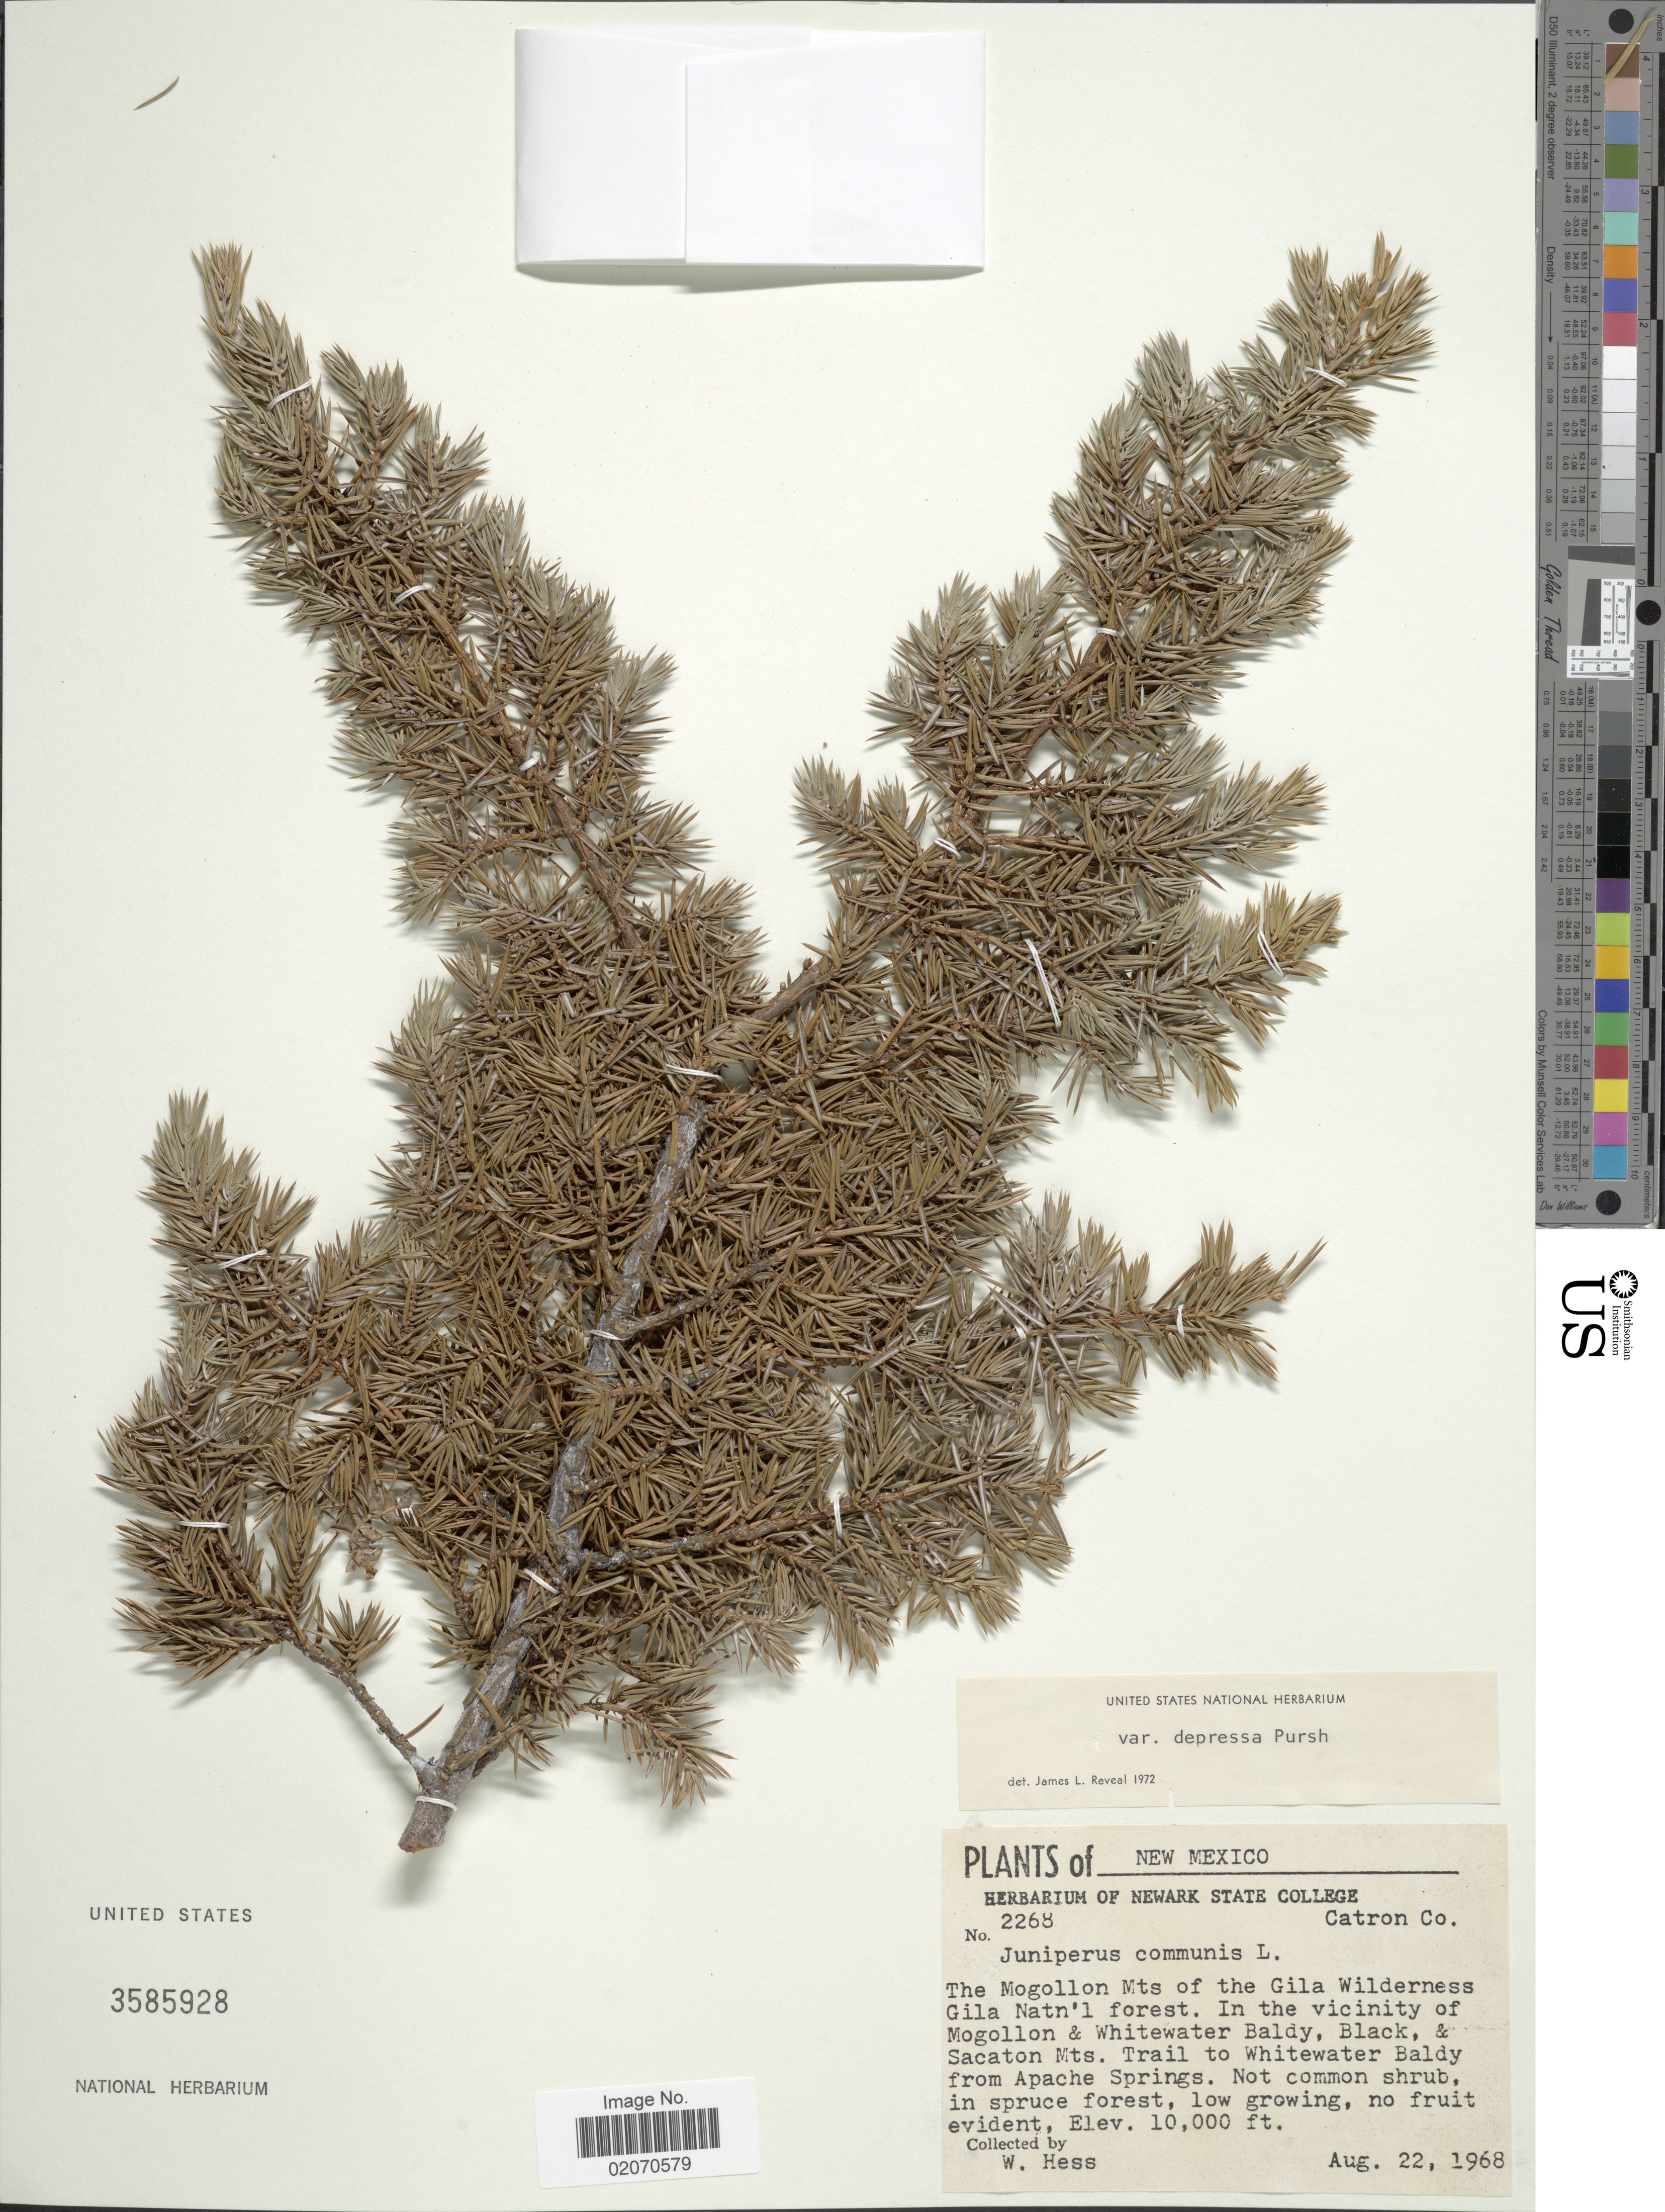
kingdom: Plantae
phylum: Tracheophyta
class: Pinopsida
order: Pinales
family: Cupressaceae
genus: Juniperus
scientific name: Juniperus communis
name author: L.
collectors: W. Hess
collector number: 2268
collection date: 1968-08-22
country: United States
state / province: New Mexico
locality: The Mogollon Mts of the Gila Wilderness Gila Natn'l forest. In the vicinity of Mogollon & Whitewater Baldy, Black & Sacaton Mts., Trail to Whitewater Baldy from Apuche Springs. Catron Co.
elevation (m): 3048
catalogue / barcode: US 3585928